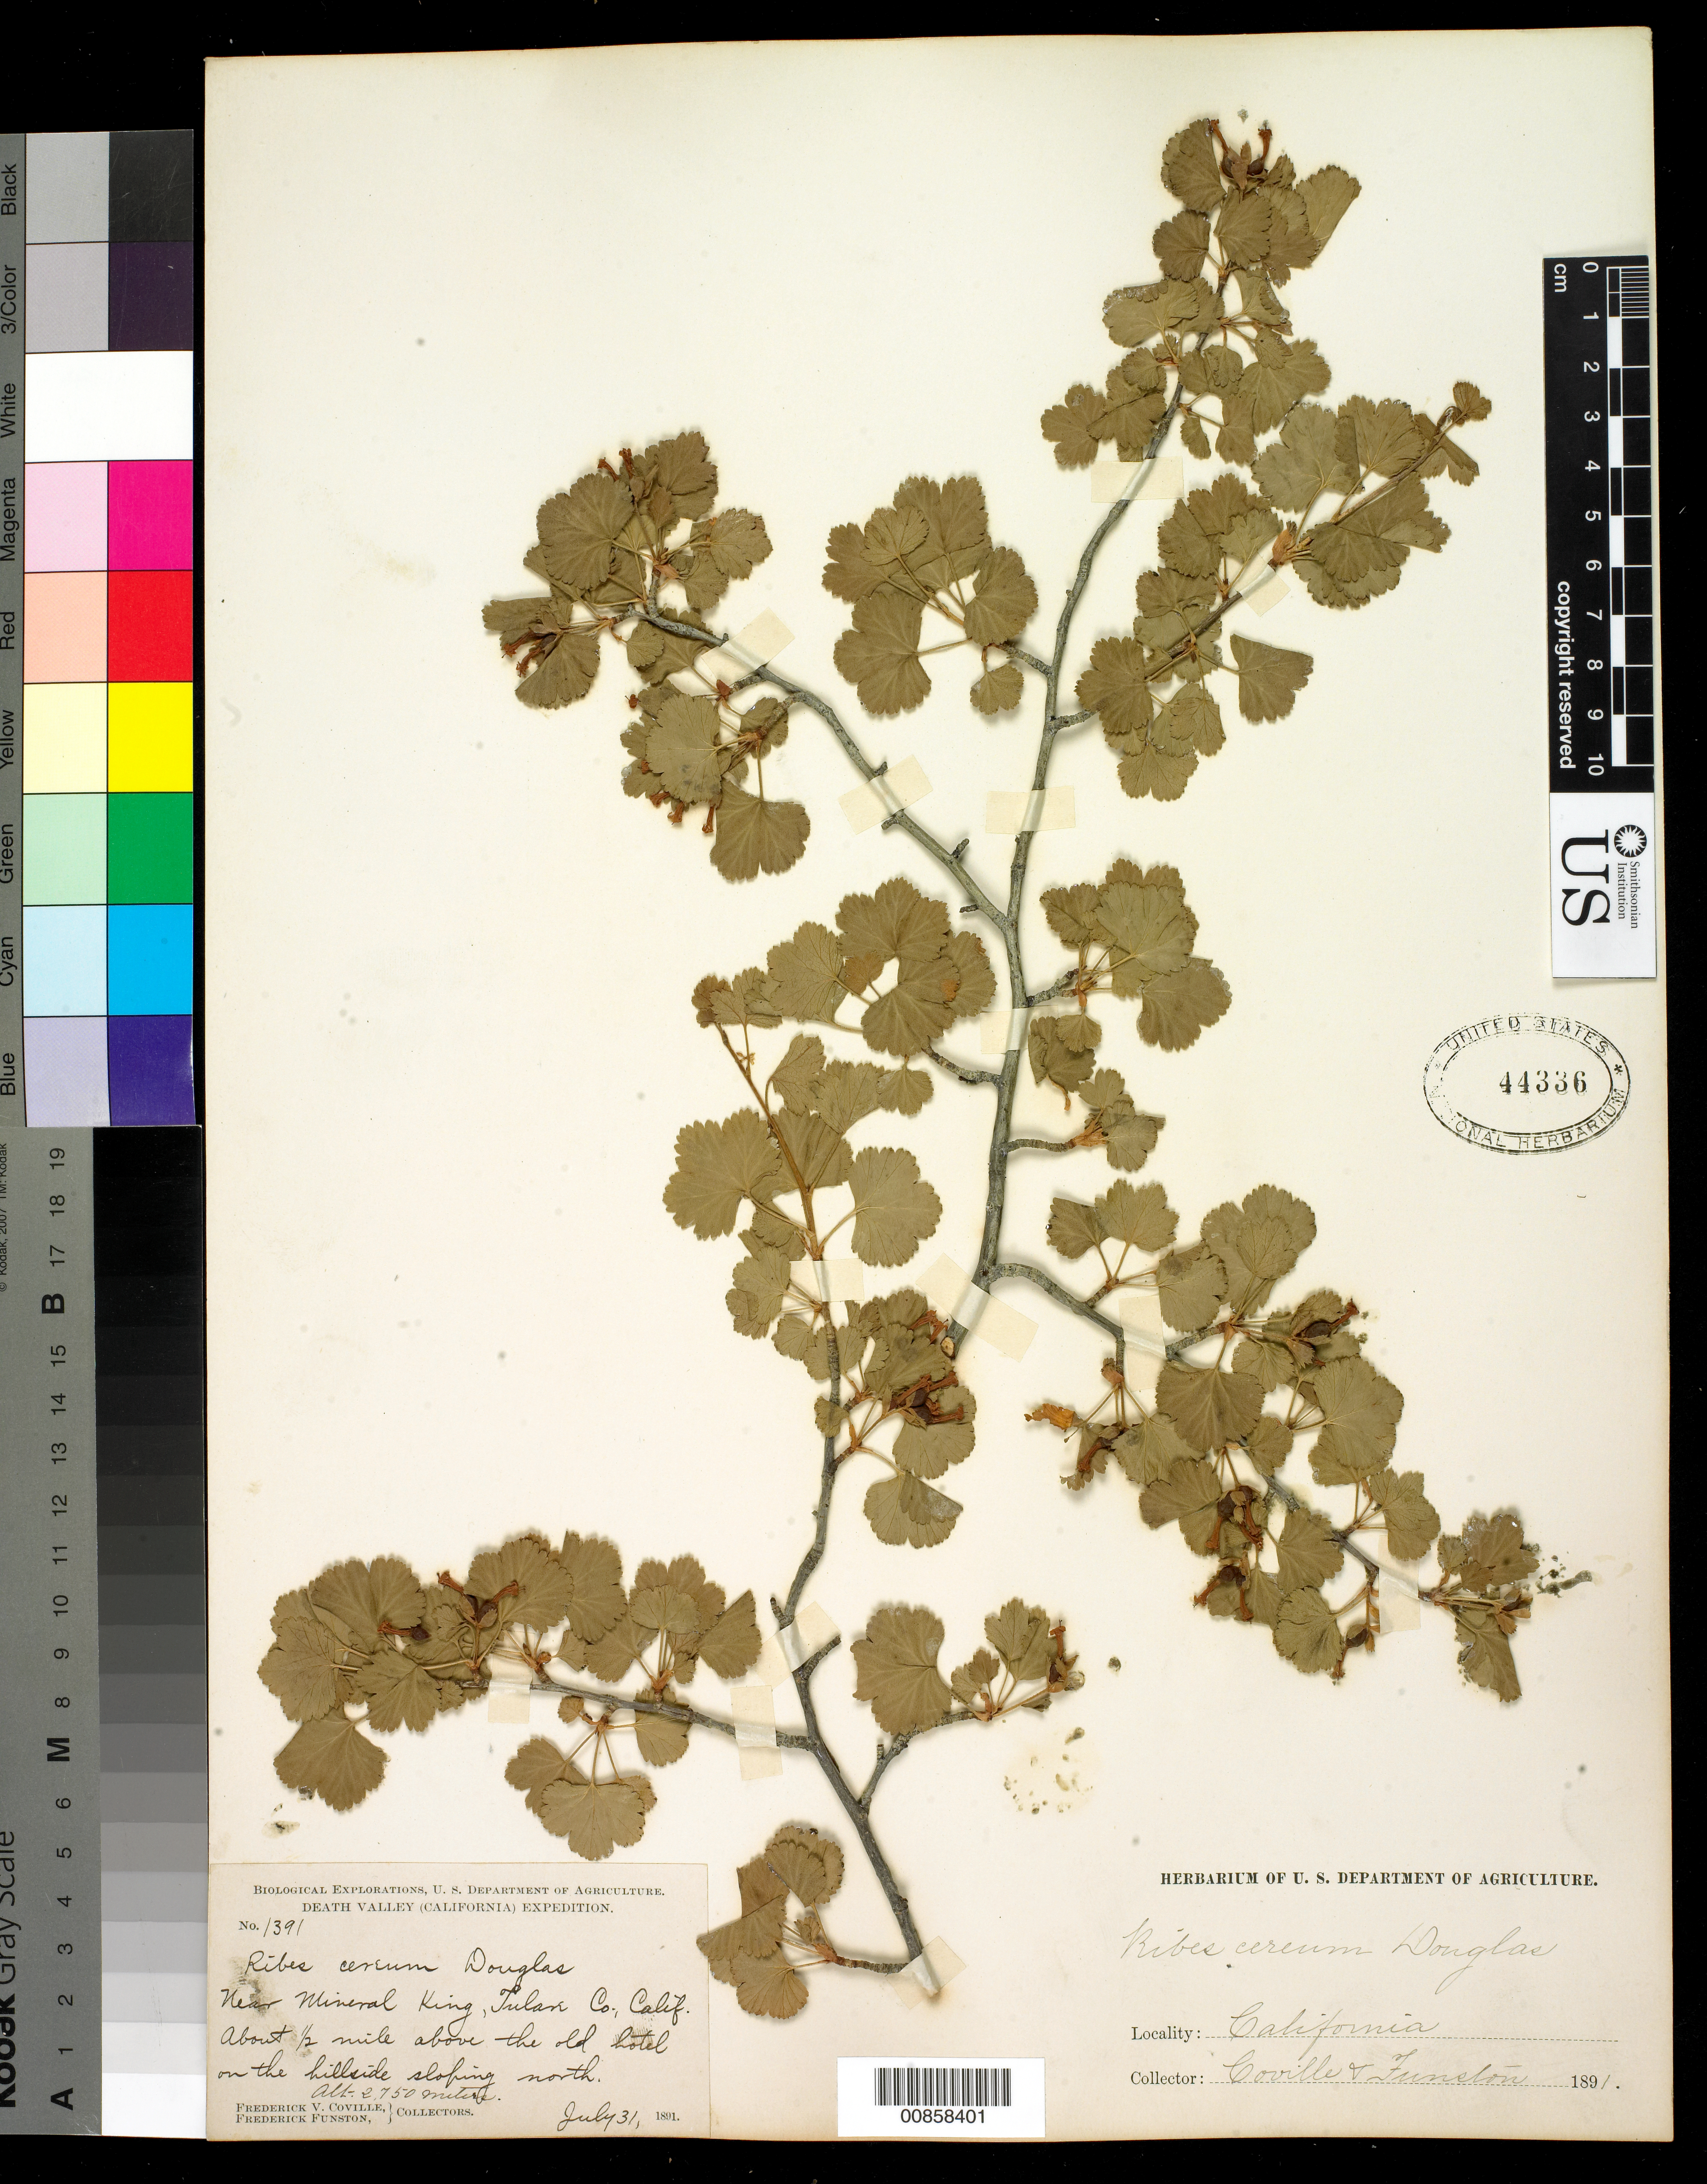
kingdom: Plantae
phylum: Tracheophyta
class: Magnoliopsida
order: Saxifragales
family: Grossulariaceae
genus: Ribes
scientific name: Ribes cereum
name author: Douglas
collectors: F. V. Coville & F. Funston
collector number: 1391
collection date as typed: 31 Jul 1891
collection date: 1891-07-31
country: United States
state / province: California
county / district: Tulare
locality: Near Mineral King, about 1/2 mile above the old hotel on the hillside sloping north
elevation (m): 2750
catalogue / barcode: US 44336